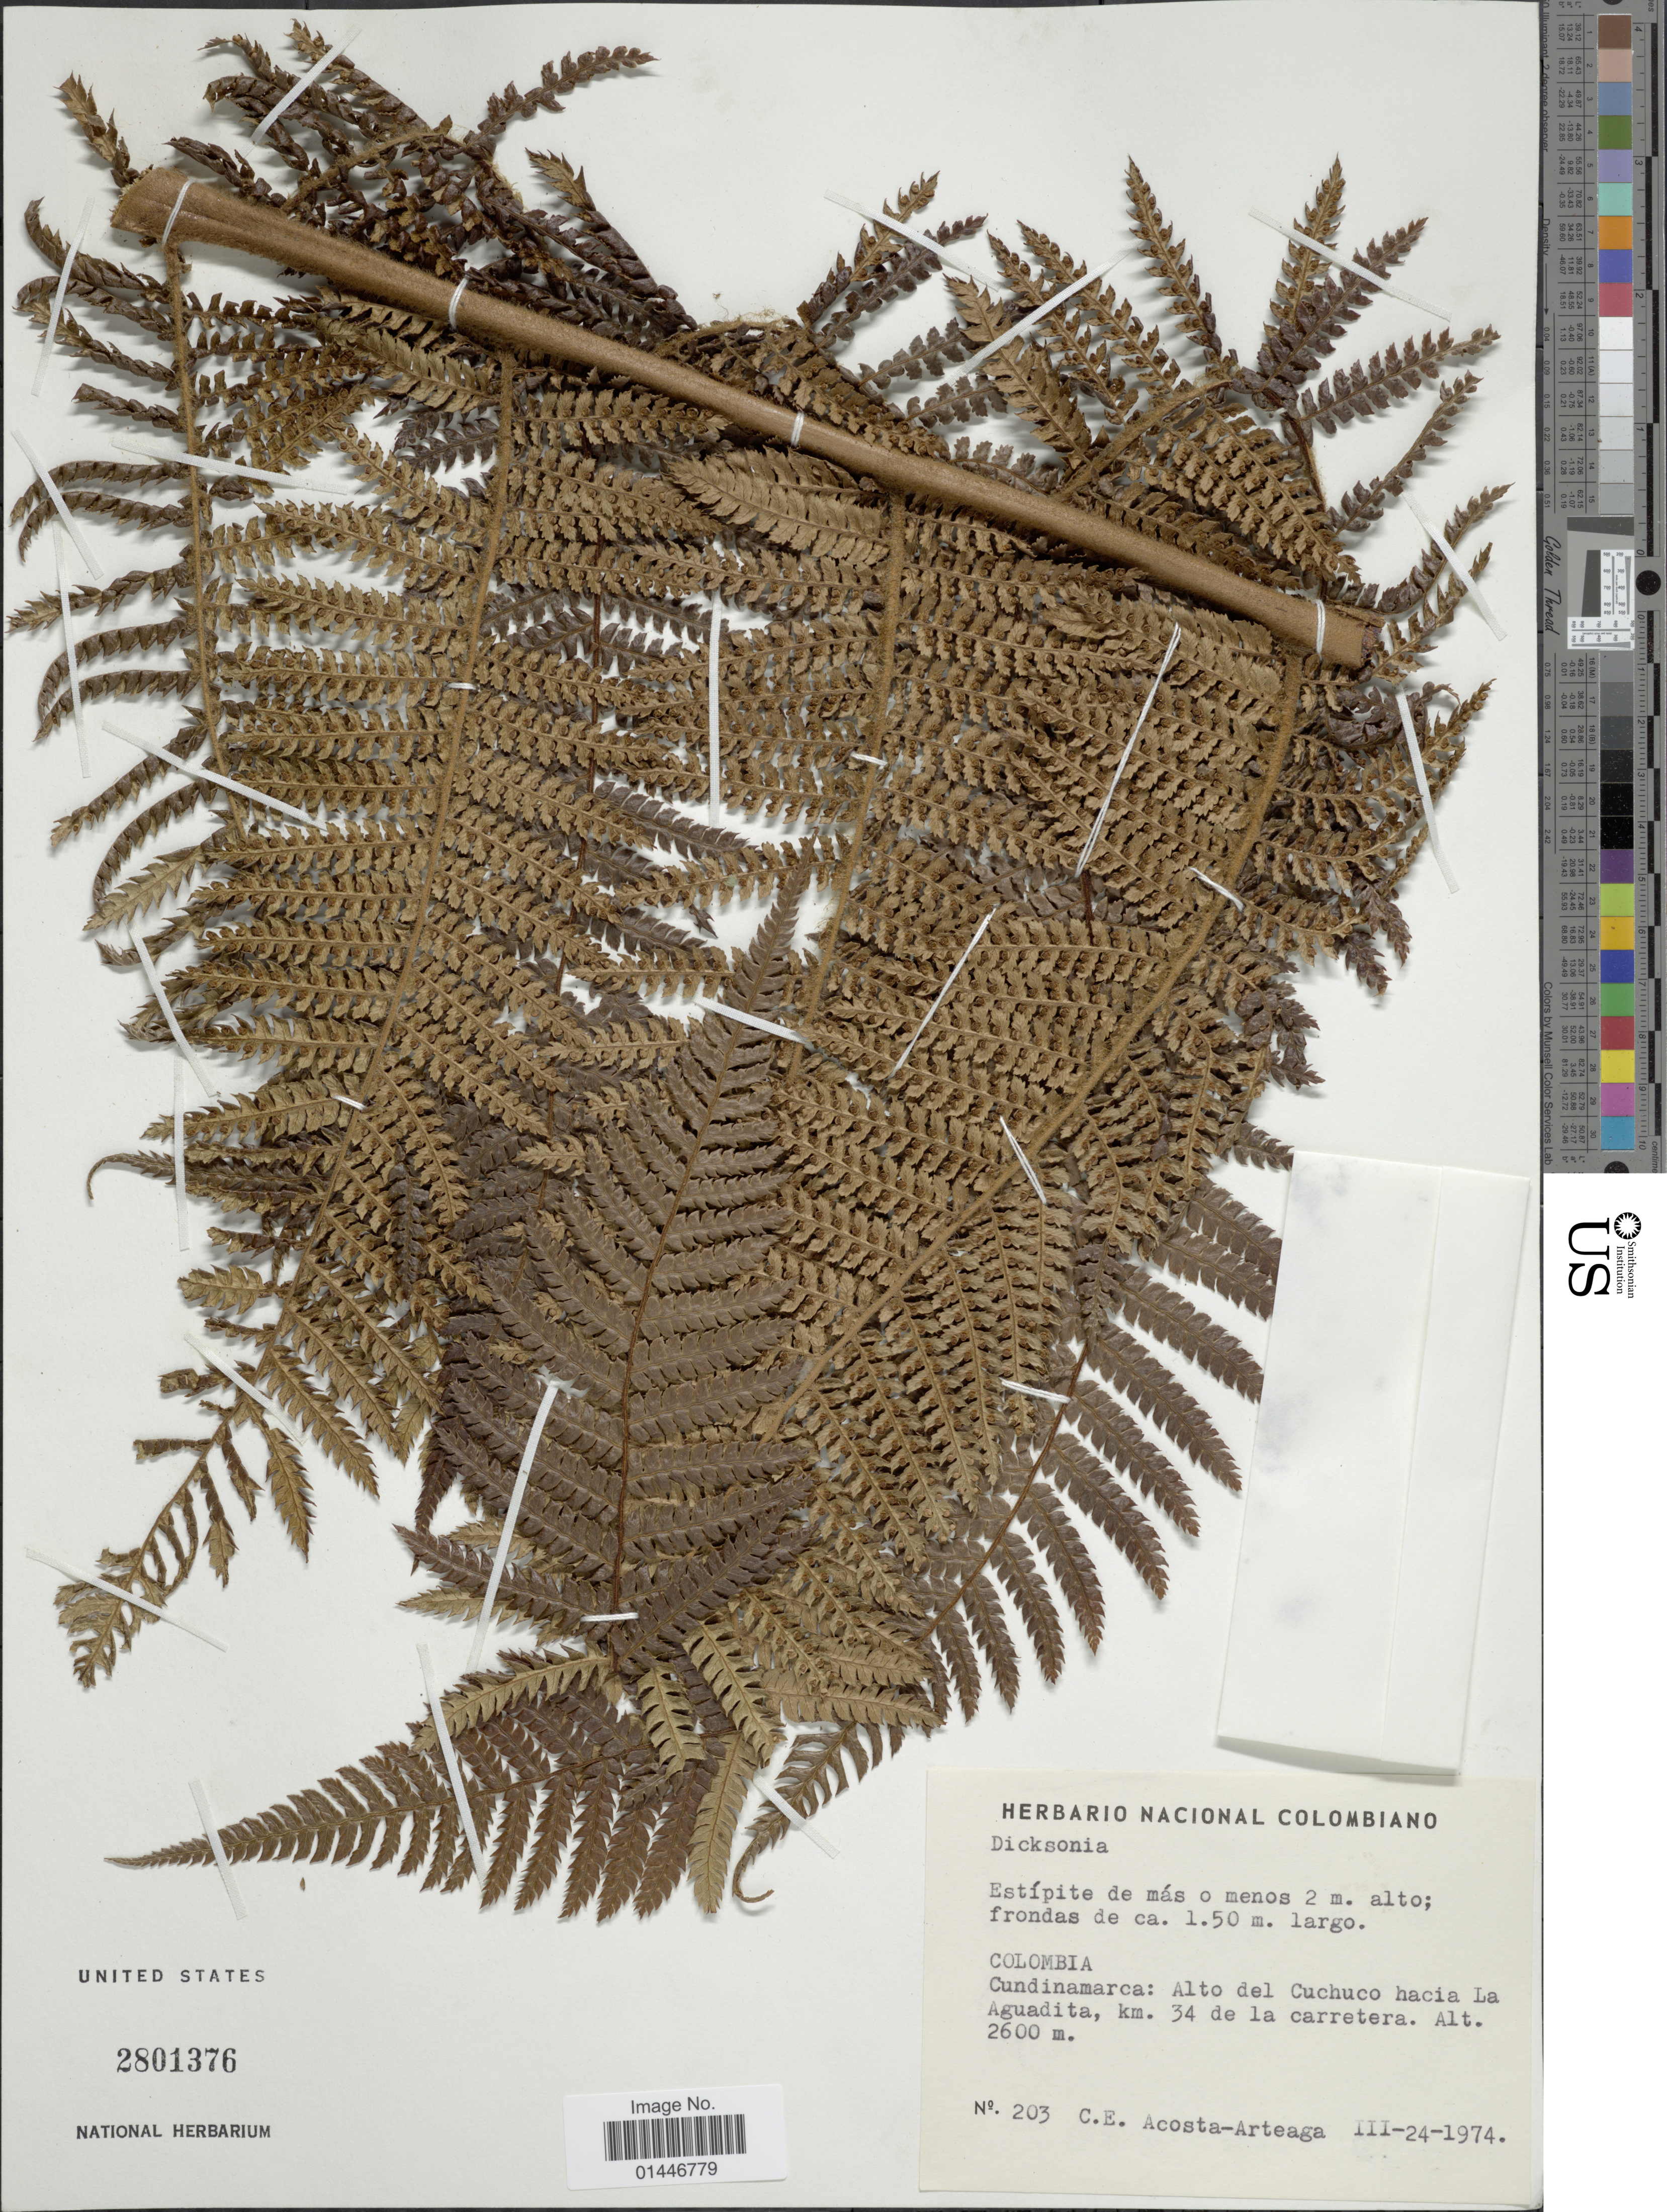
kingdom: Plantae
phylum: Tracheophyta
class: Polypodiopsida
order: Cyatheales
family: Dicksoniaceae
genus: Dicksonia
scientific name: Dicksonia karsteniana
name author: Klotzsch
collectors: C. E. Acosta-Arteaga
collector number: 203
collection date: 1974-03-24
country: Colombia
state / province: Cundinamarca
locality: Alto del Cuchuco hacia La Aguadita, km 34 de la carretera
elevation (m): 2600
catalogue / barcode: US 2801376